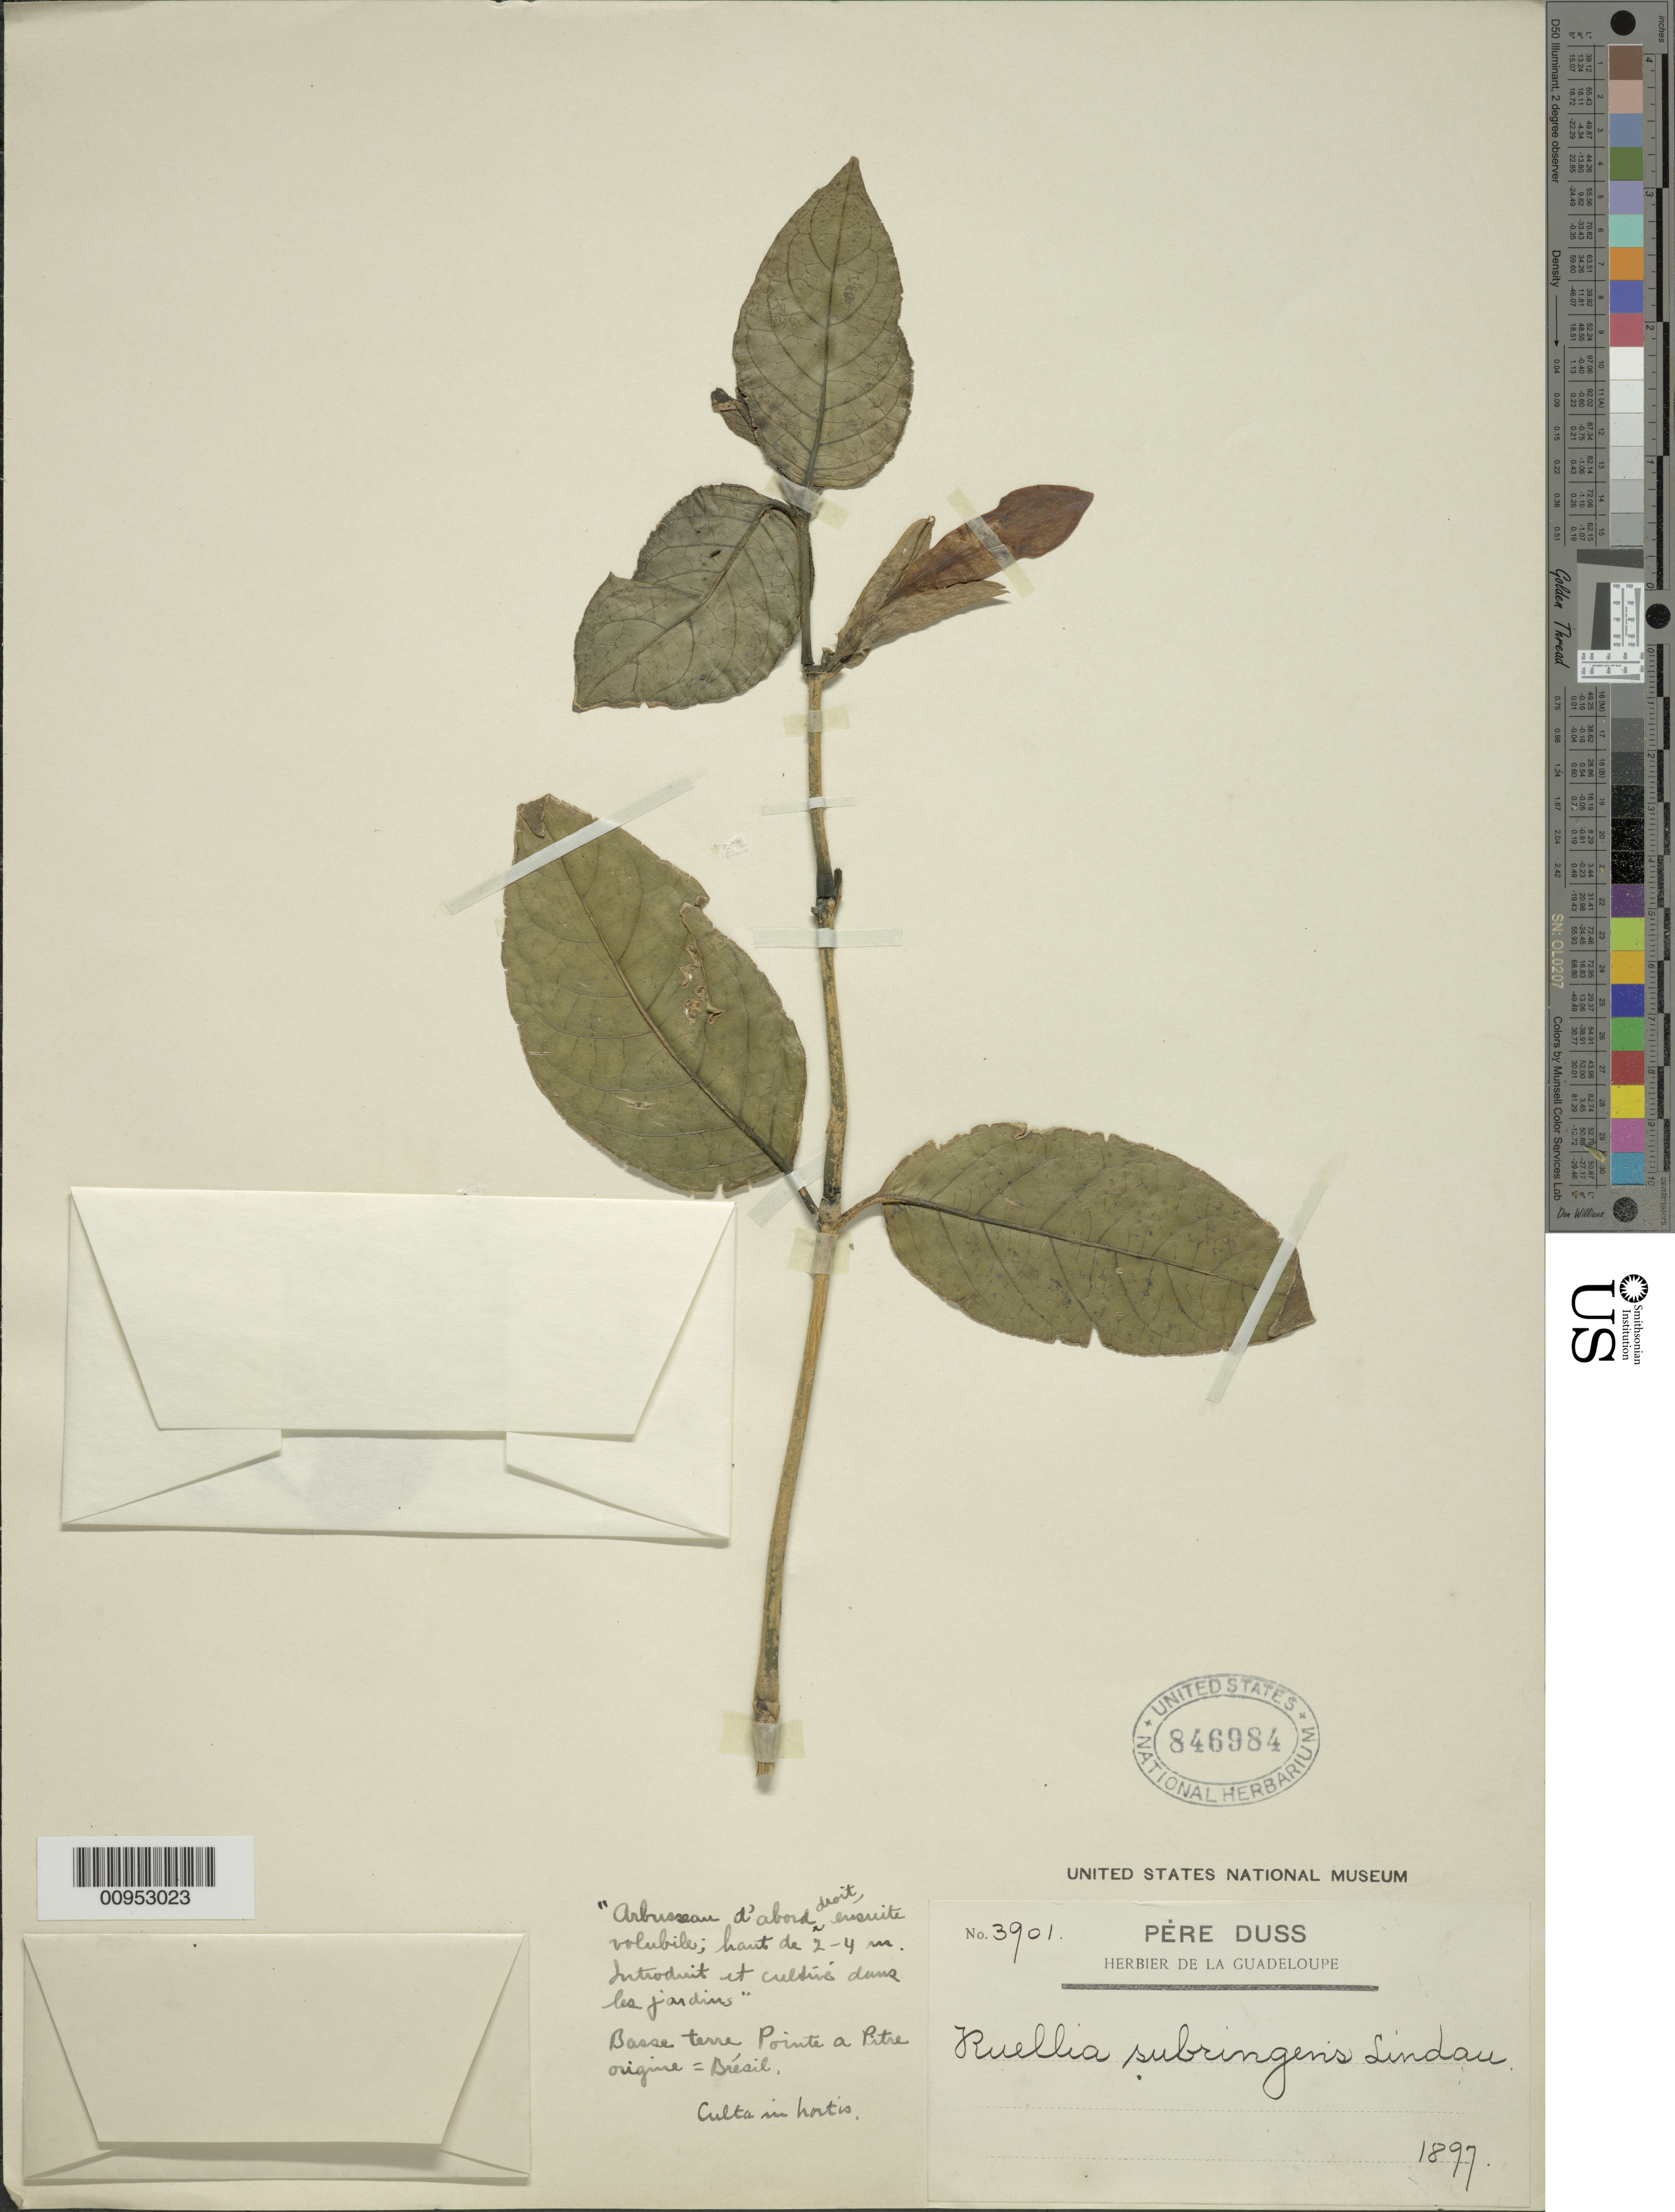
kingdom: Plantae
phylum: Tracheophyta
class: Magnoliopsida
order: Lamiales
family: Acanthaceae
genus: Ruellia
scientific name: Ruellia subringens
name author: (Nees) Lindau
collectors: Père Duss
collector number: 3901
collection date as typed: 1897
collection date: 1897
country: Guadeloupe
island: Basse Terre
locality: Basse terre Pointe a Pitre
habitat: Les jardin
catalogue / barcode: US 846984